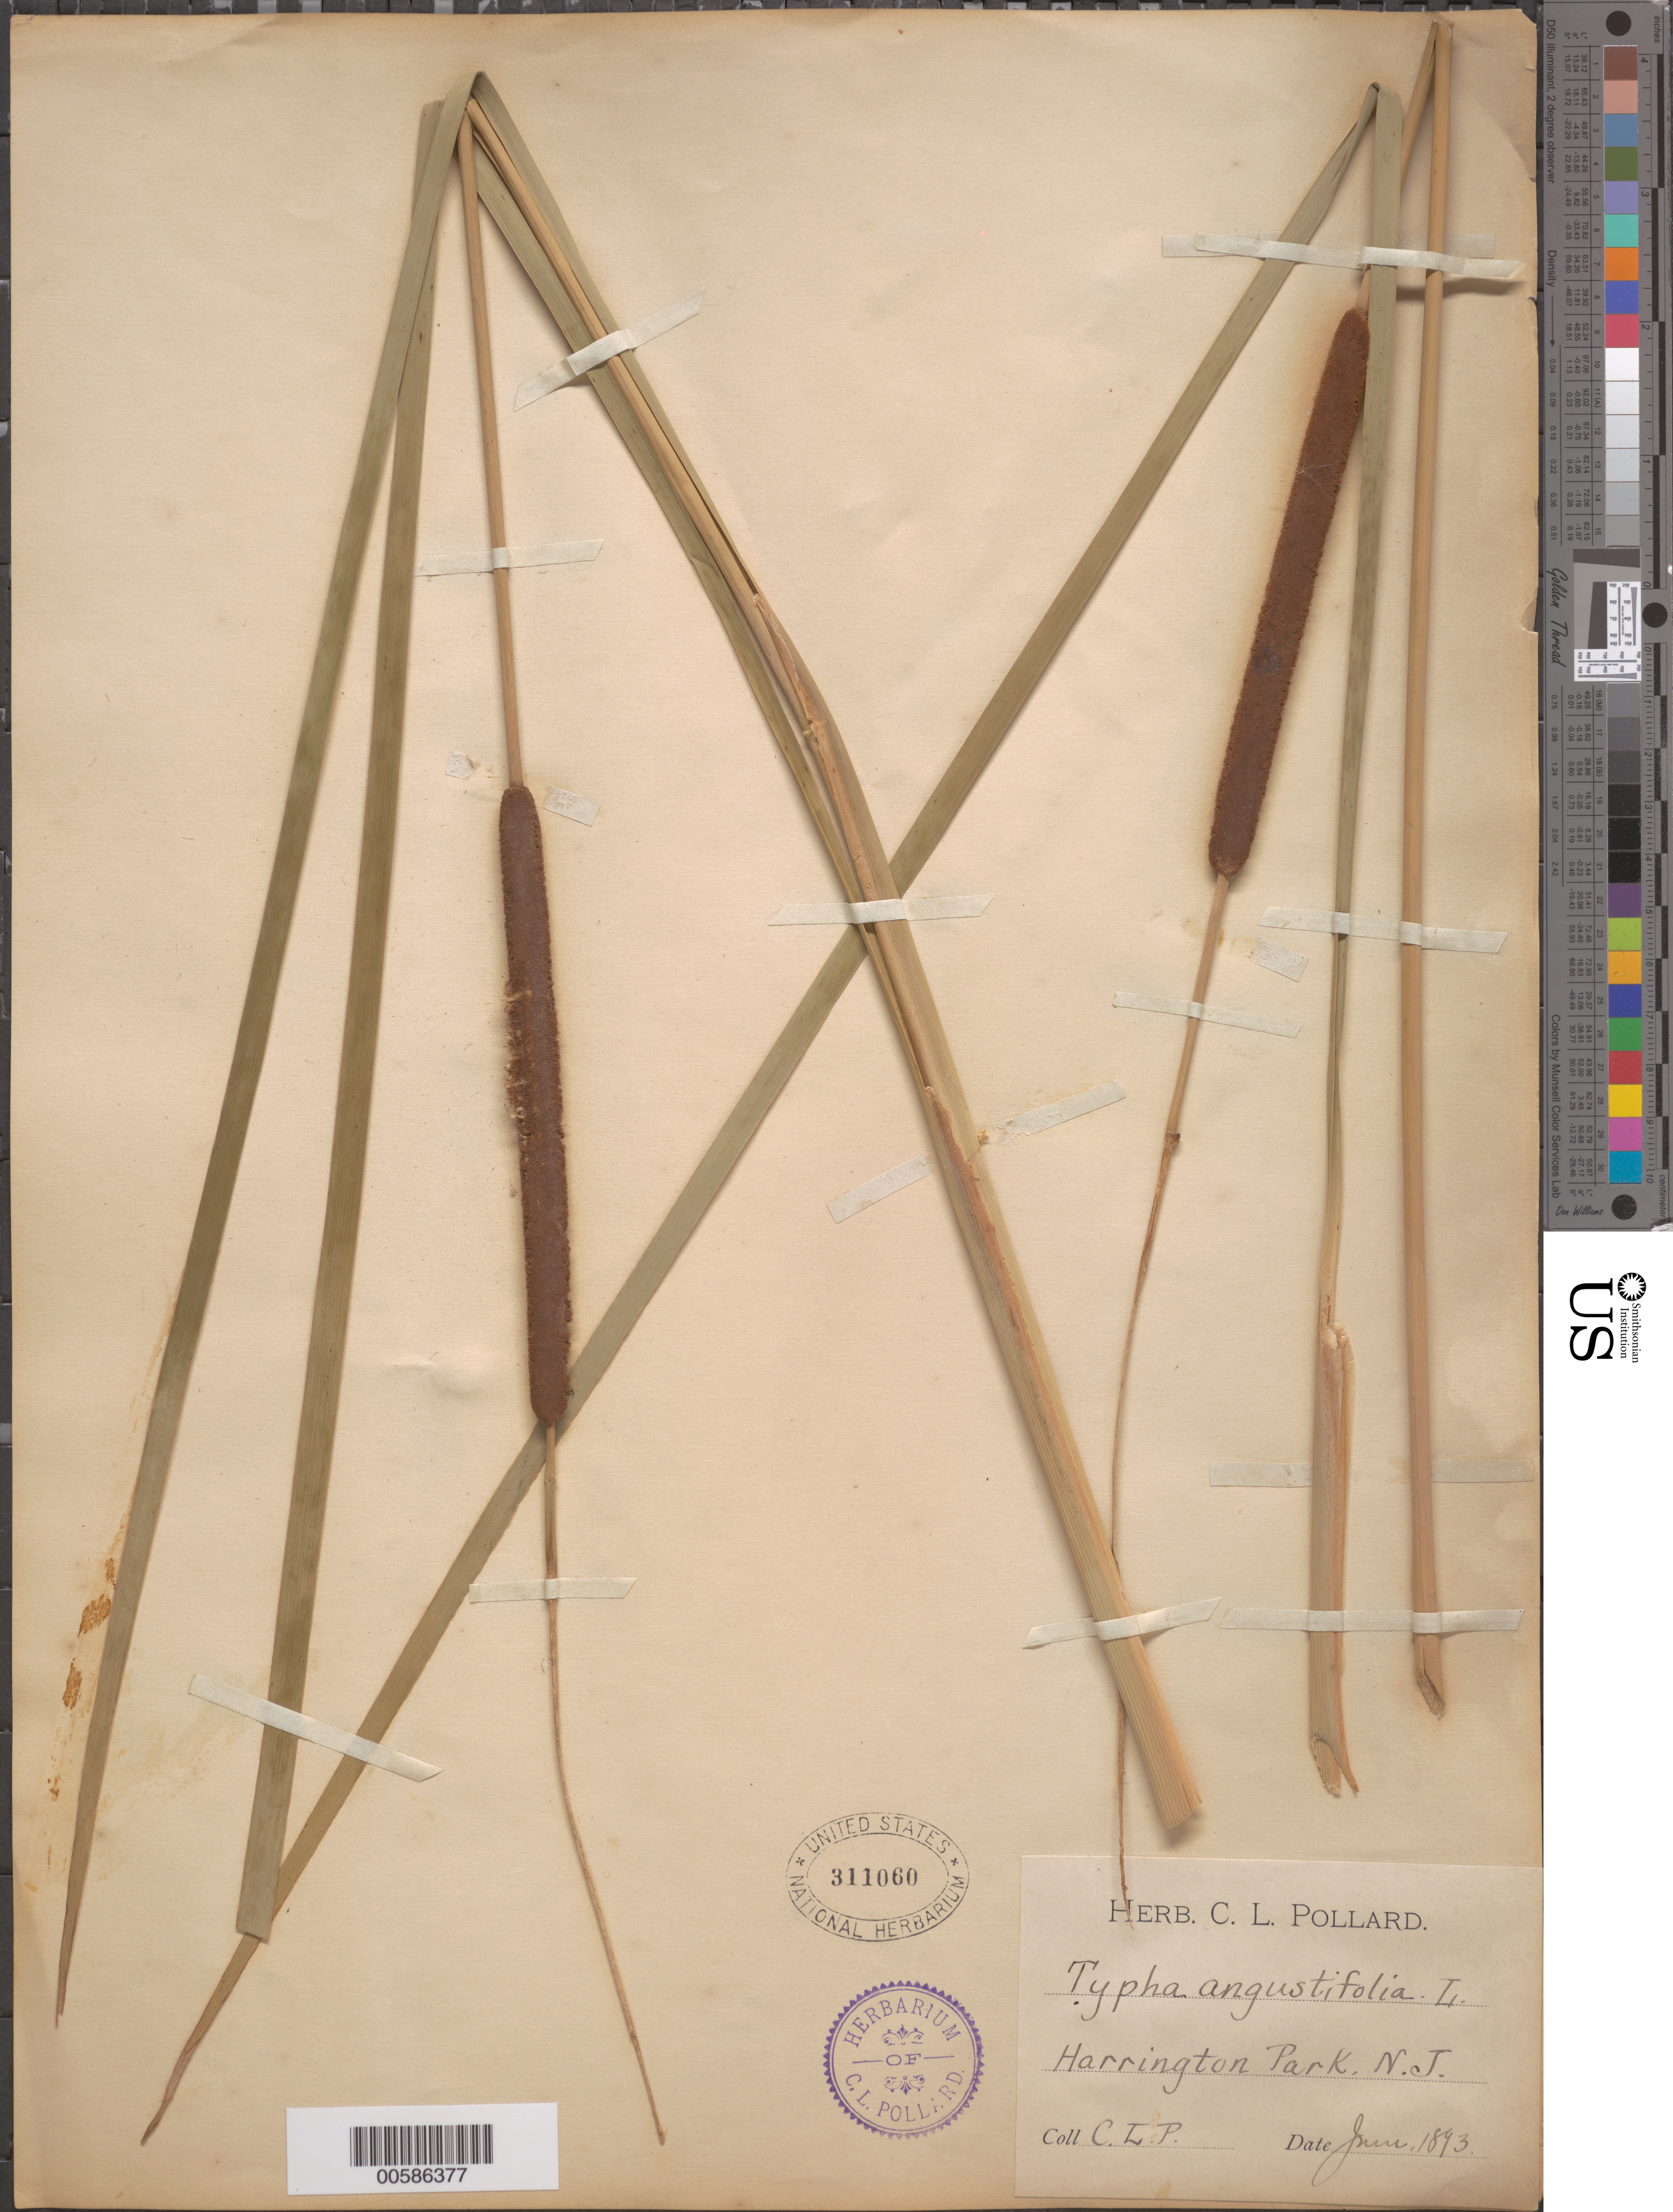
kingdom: Plantae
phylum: Tracheophyta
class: Liliopsida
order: Poales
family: Typhaceae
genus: Typha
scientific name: Typha angustifolia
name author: L.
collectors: C. L. Pollard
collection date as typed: Jun 1893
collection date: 1893-06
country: United States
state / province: New Jersey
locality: Harrington Park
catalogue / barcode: US 311060